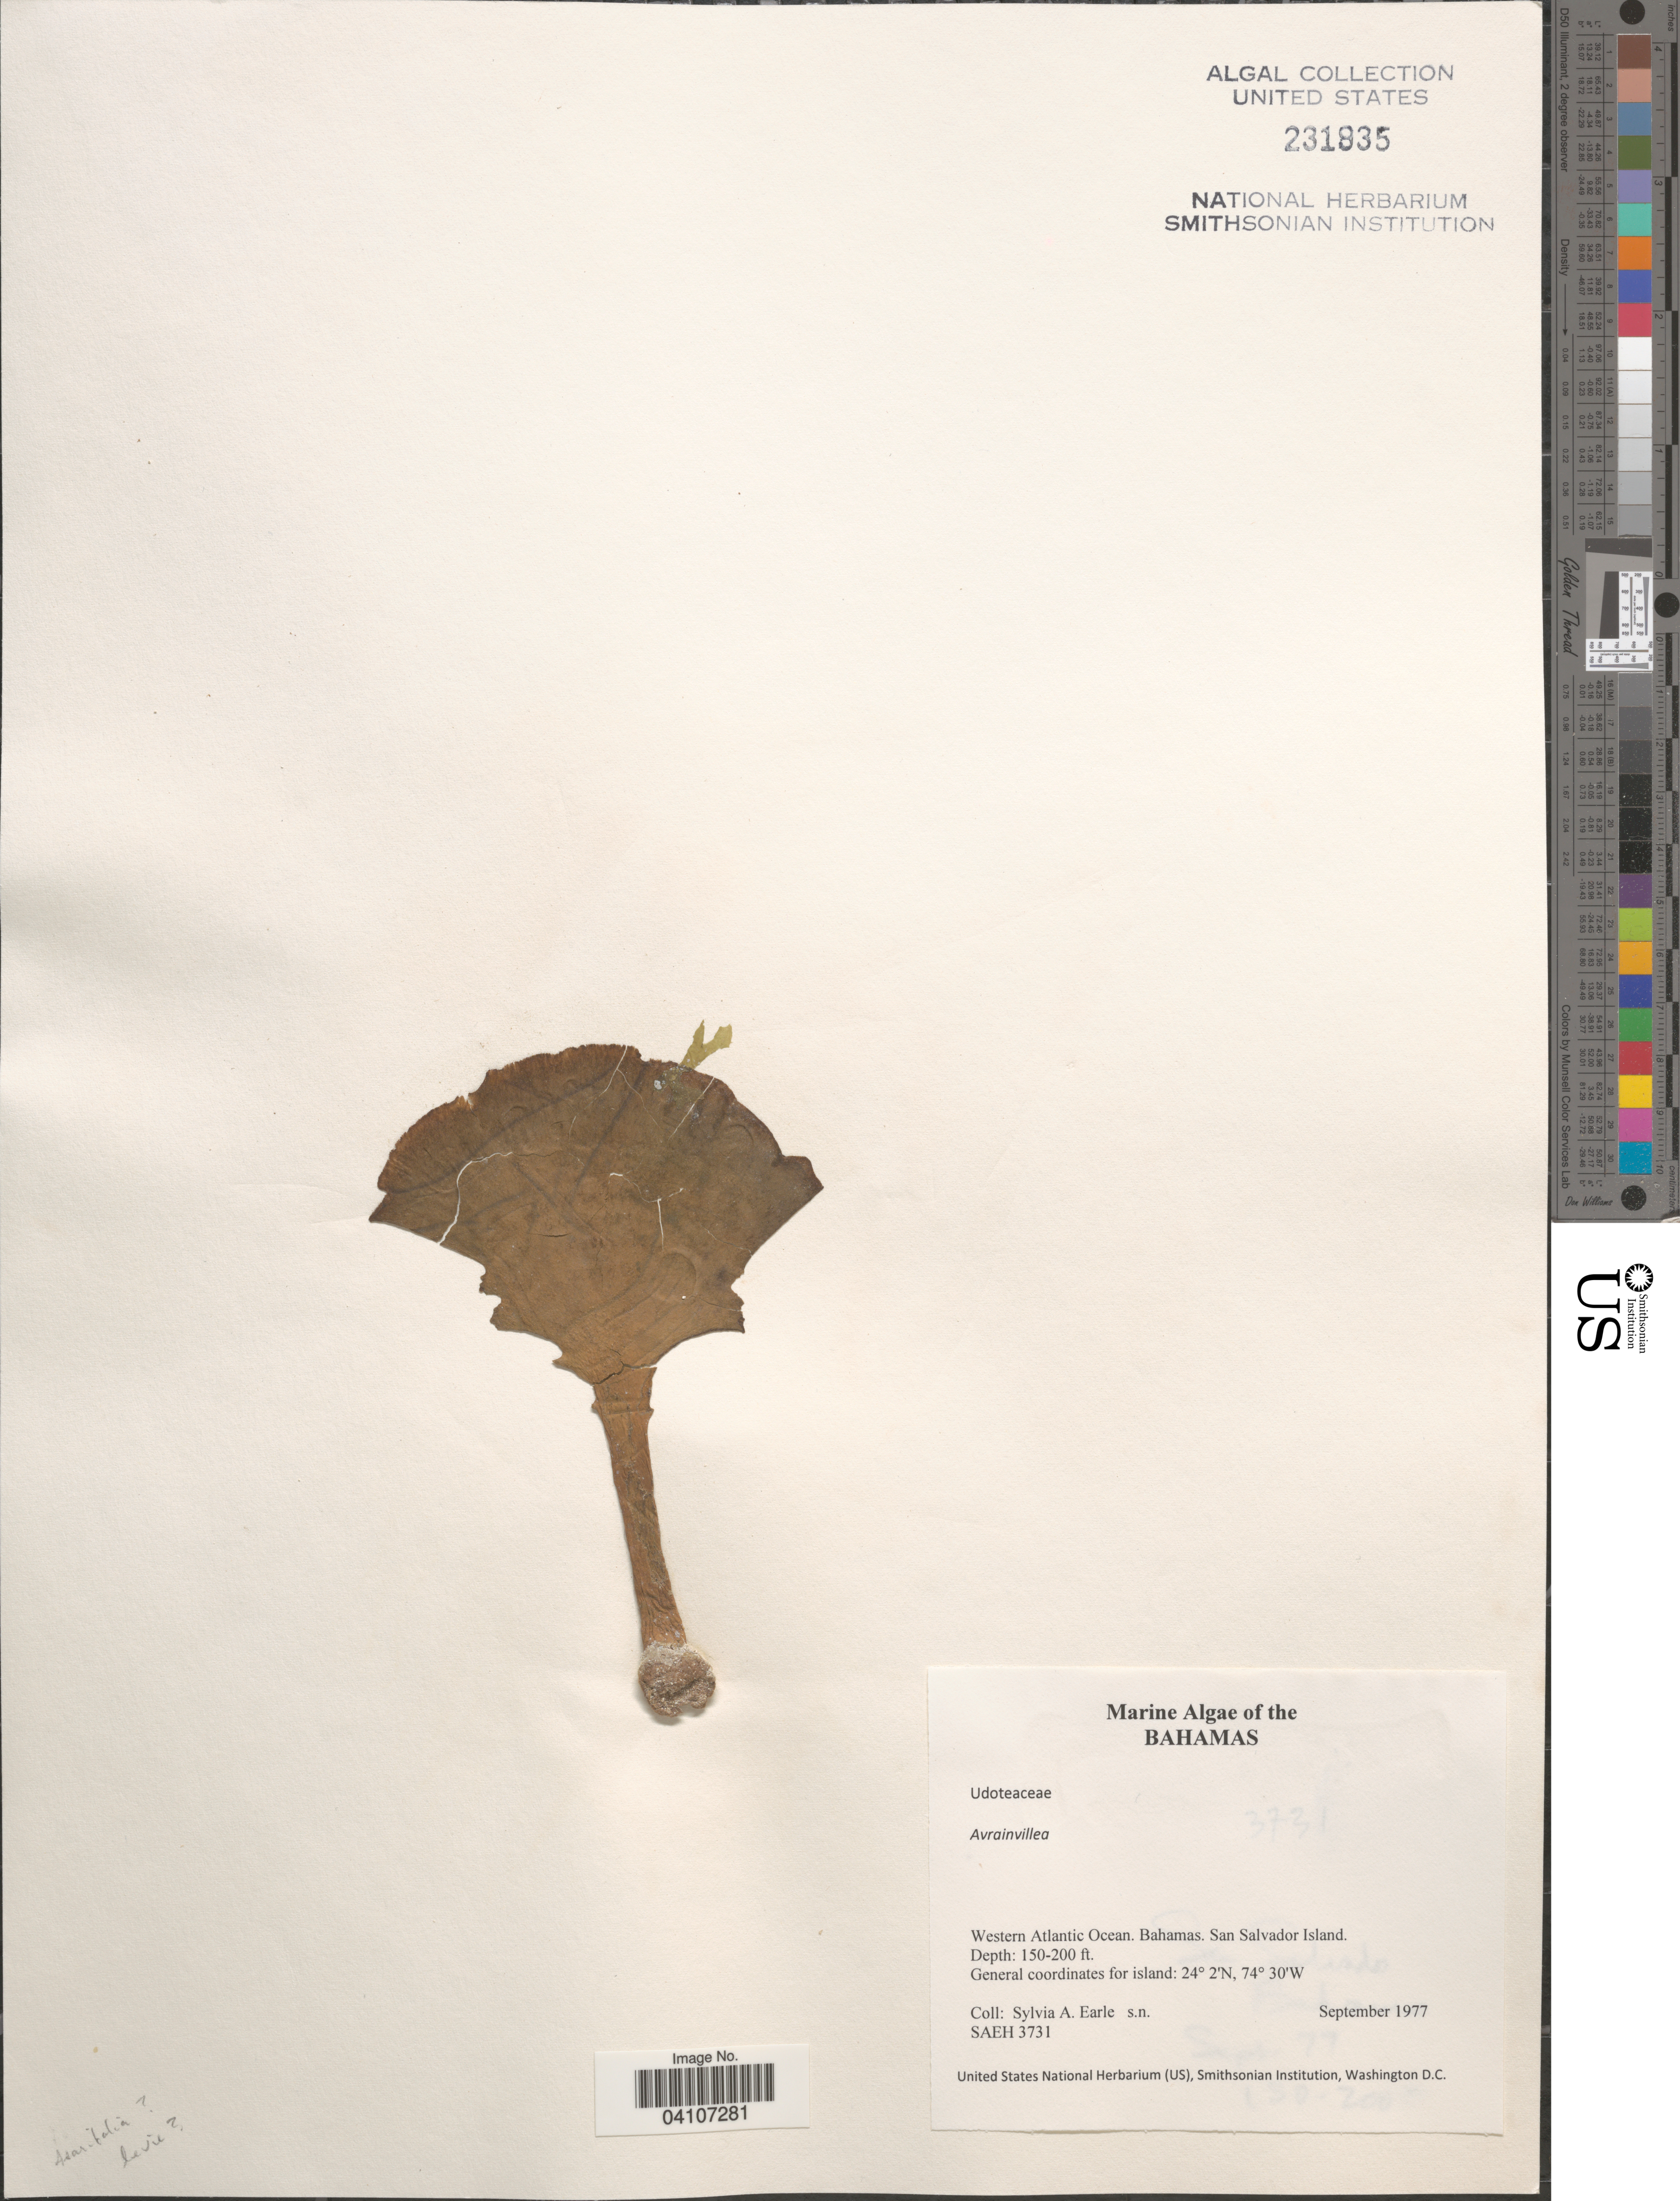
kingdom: Plantae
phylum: Chlorophyta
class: Ulvophyceae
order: Bryopsidales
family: Dichotomosiphonaceae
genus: Avrainvillea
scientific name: Avrainvillea sp.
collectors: S. A. Earle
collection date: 1977-09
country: Bahamas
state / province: San Salvador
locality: Western Atlantic Ocean. San Salvador Island.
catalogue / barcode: US 231935